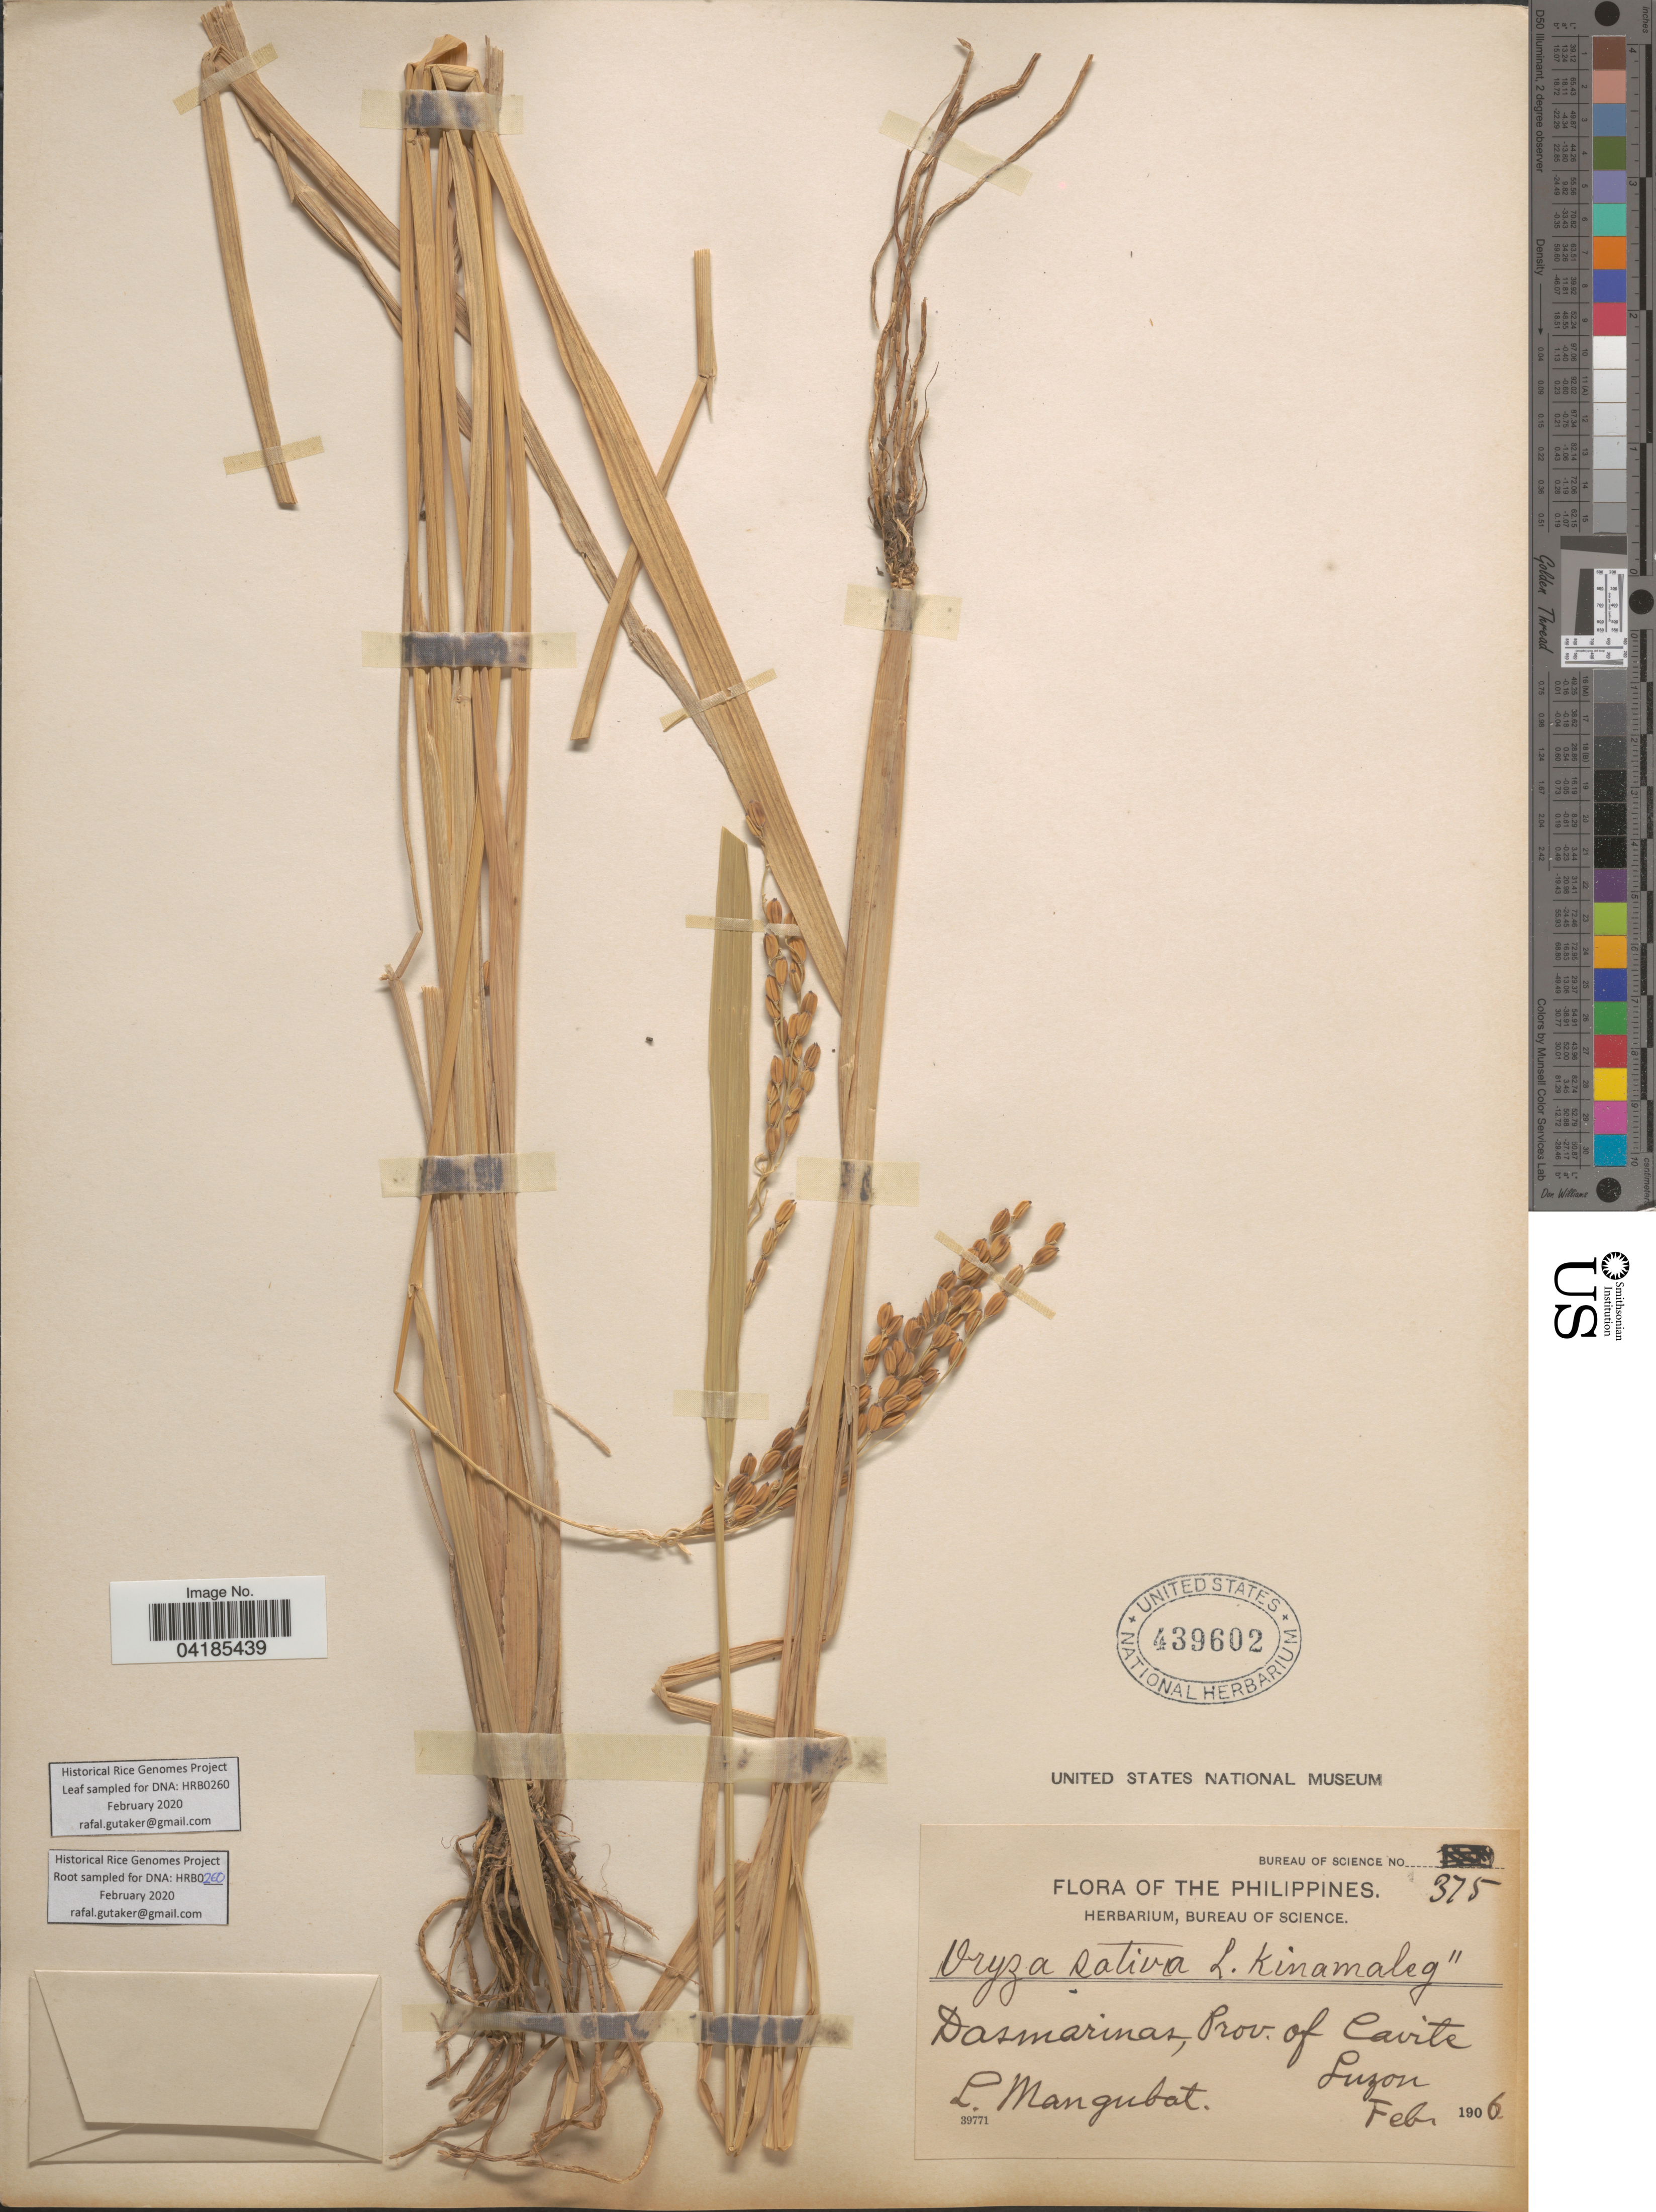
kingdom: Plantae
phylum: Tracheophyta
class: Liliopsida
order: Poales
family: Poaceae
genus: Oryza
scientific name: Oryza sativa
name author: L.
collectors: L. Mangubat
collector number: Bureau of Science 375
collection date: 1906-02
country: Philippines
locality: Dasmarinas, Prov. of Cavite. Luzon.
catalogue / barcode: US 439602